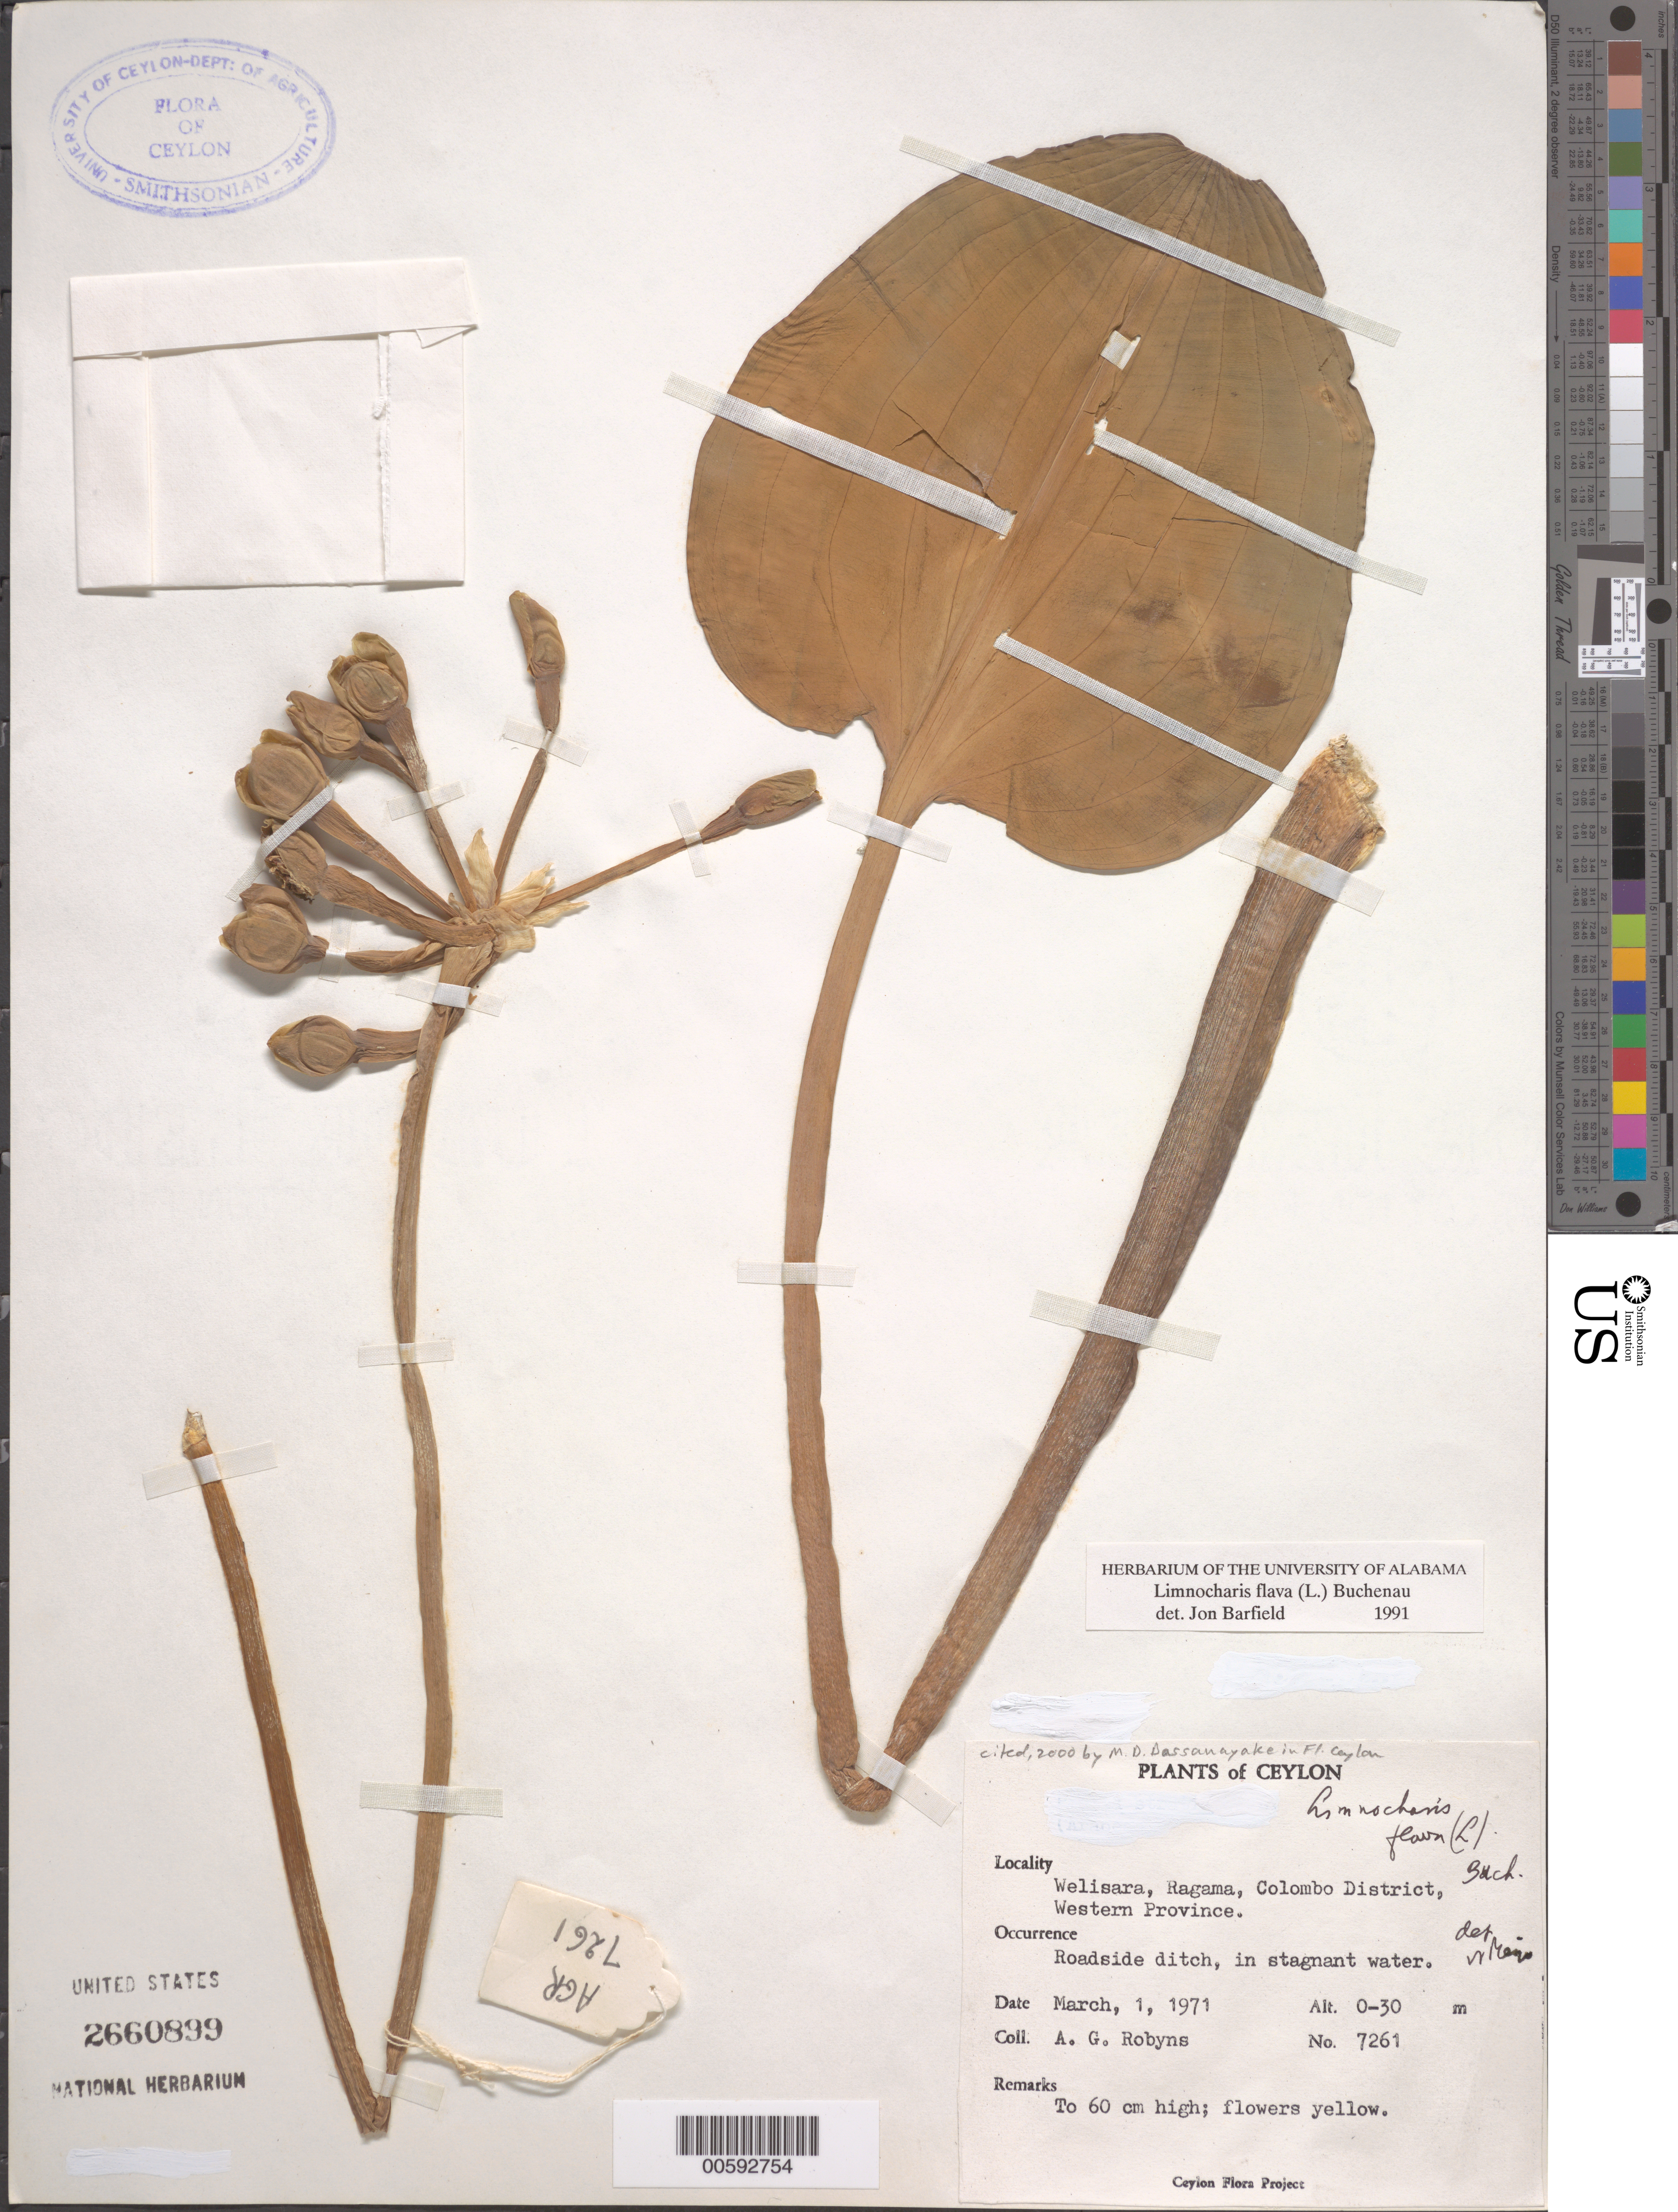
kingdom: Plantae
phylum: Tracheophyta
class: Liliopsida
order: Alismatales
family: Alismataceae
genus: Limnocharis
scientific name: Limnocharis flava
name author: (L.) Buchenau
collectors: A. G. Robyns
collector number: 7261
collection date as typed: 01 Mar 1971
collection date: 1971-03-01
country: Sri Lanka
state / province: Western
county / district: Colombo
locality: Welisara, Ragama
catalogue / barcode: US 2660899